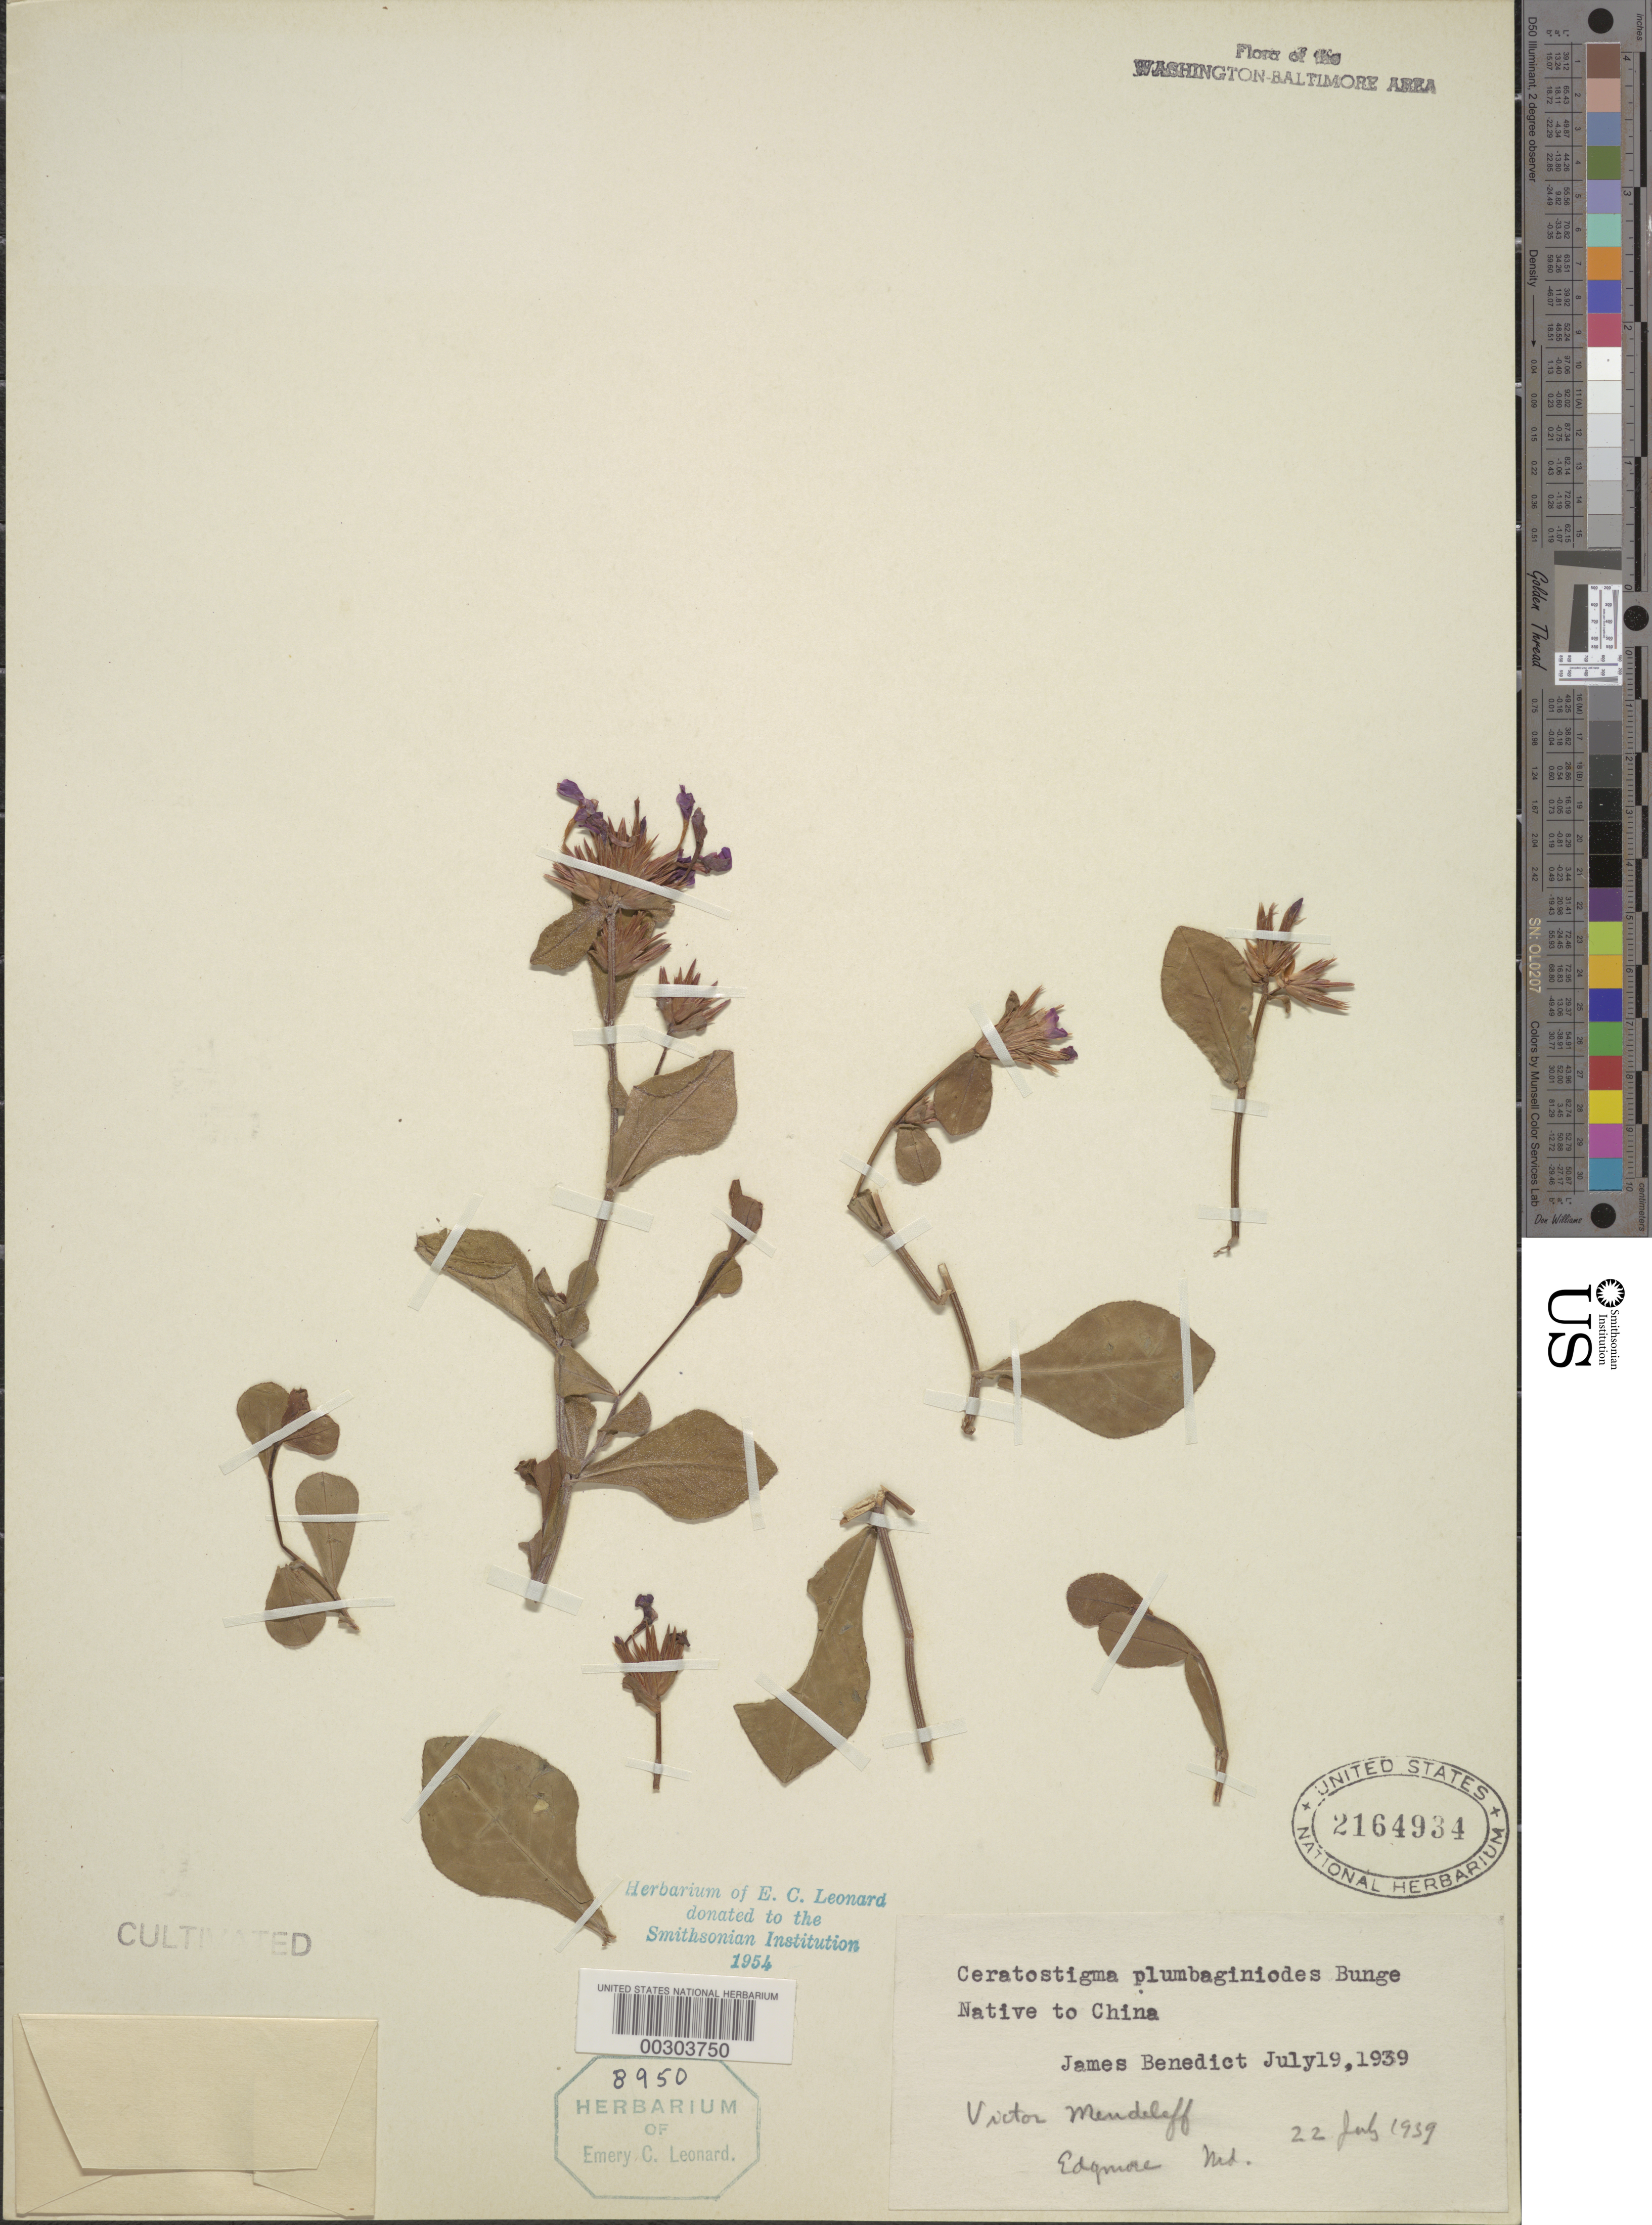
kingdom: Plantae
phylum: Tracheophyta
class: Magnoliopsida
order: Caryophyllales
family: Plumbaginaceae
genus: Ceratostigma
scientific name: Ceratostigma plumbaginoides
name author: Bunge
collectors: V. Mendeleff & J. E. Benedict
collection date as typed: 22 Jul 1939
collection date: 1939-07-22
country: United States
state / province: Maryland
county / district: Montgomery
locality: Edgemore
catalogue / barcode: US 2164934